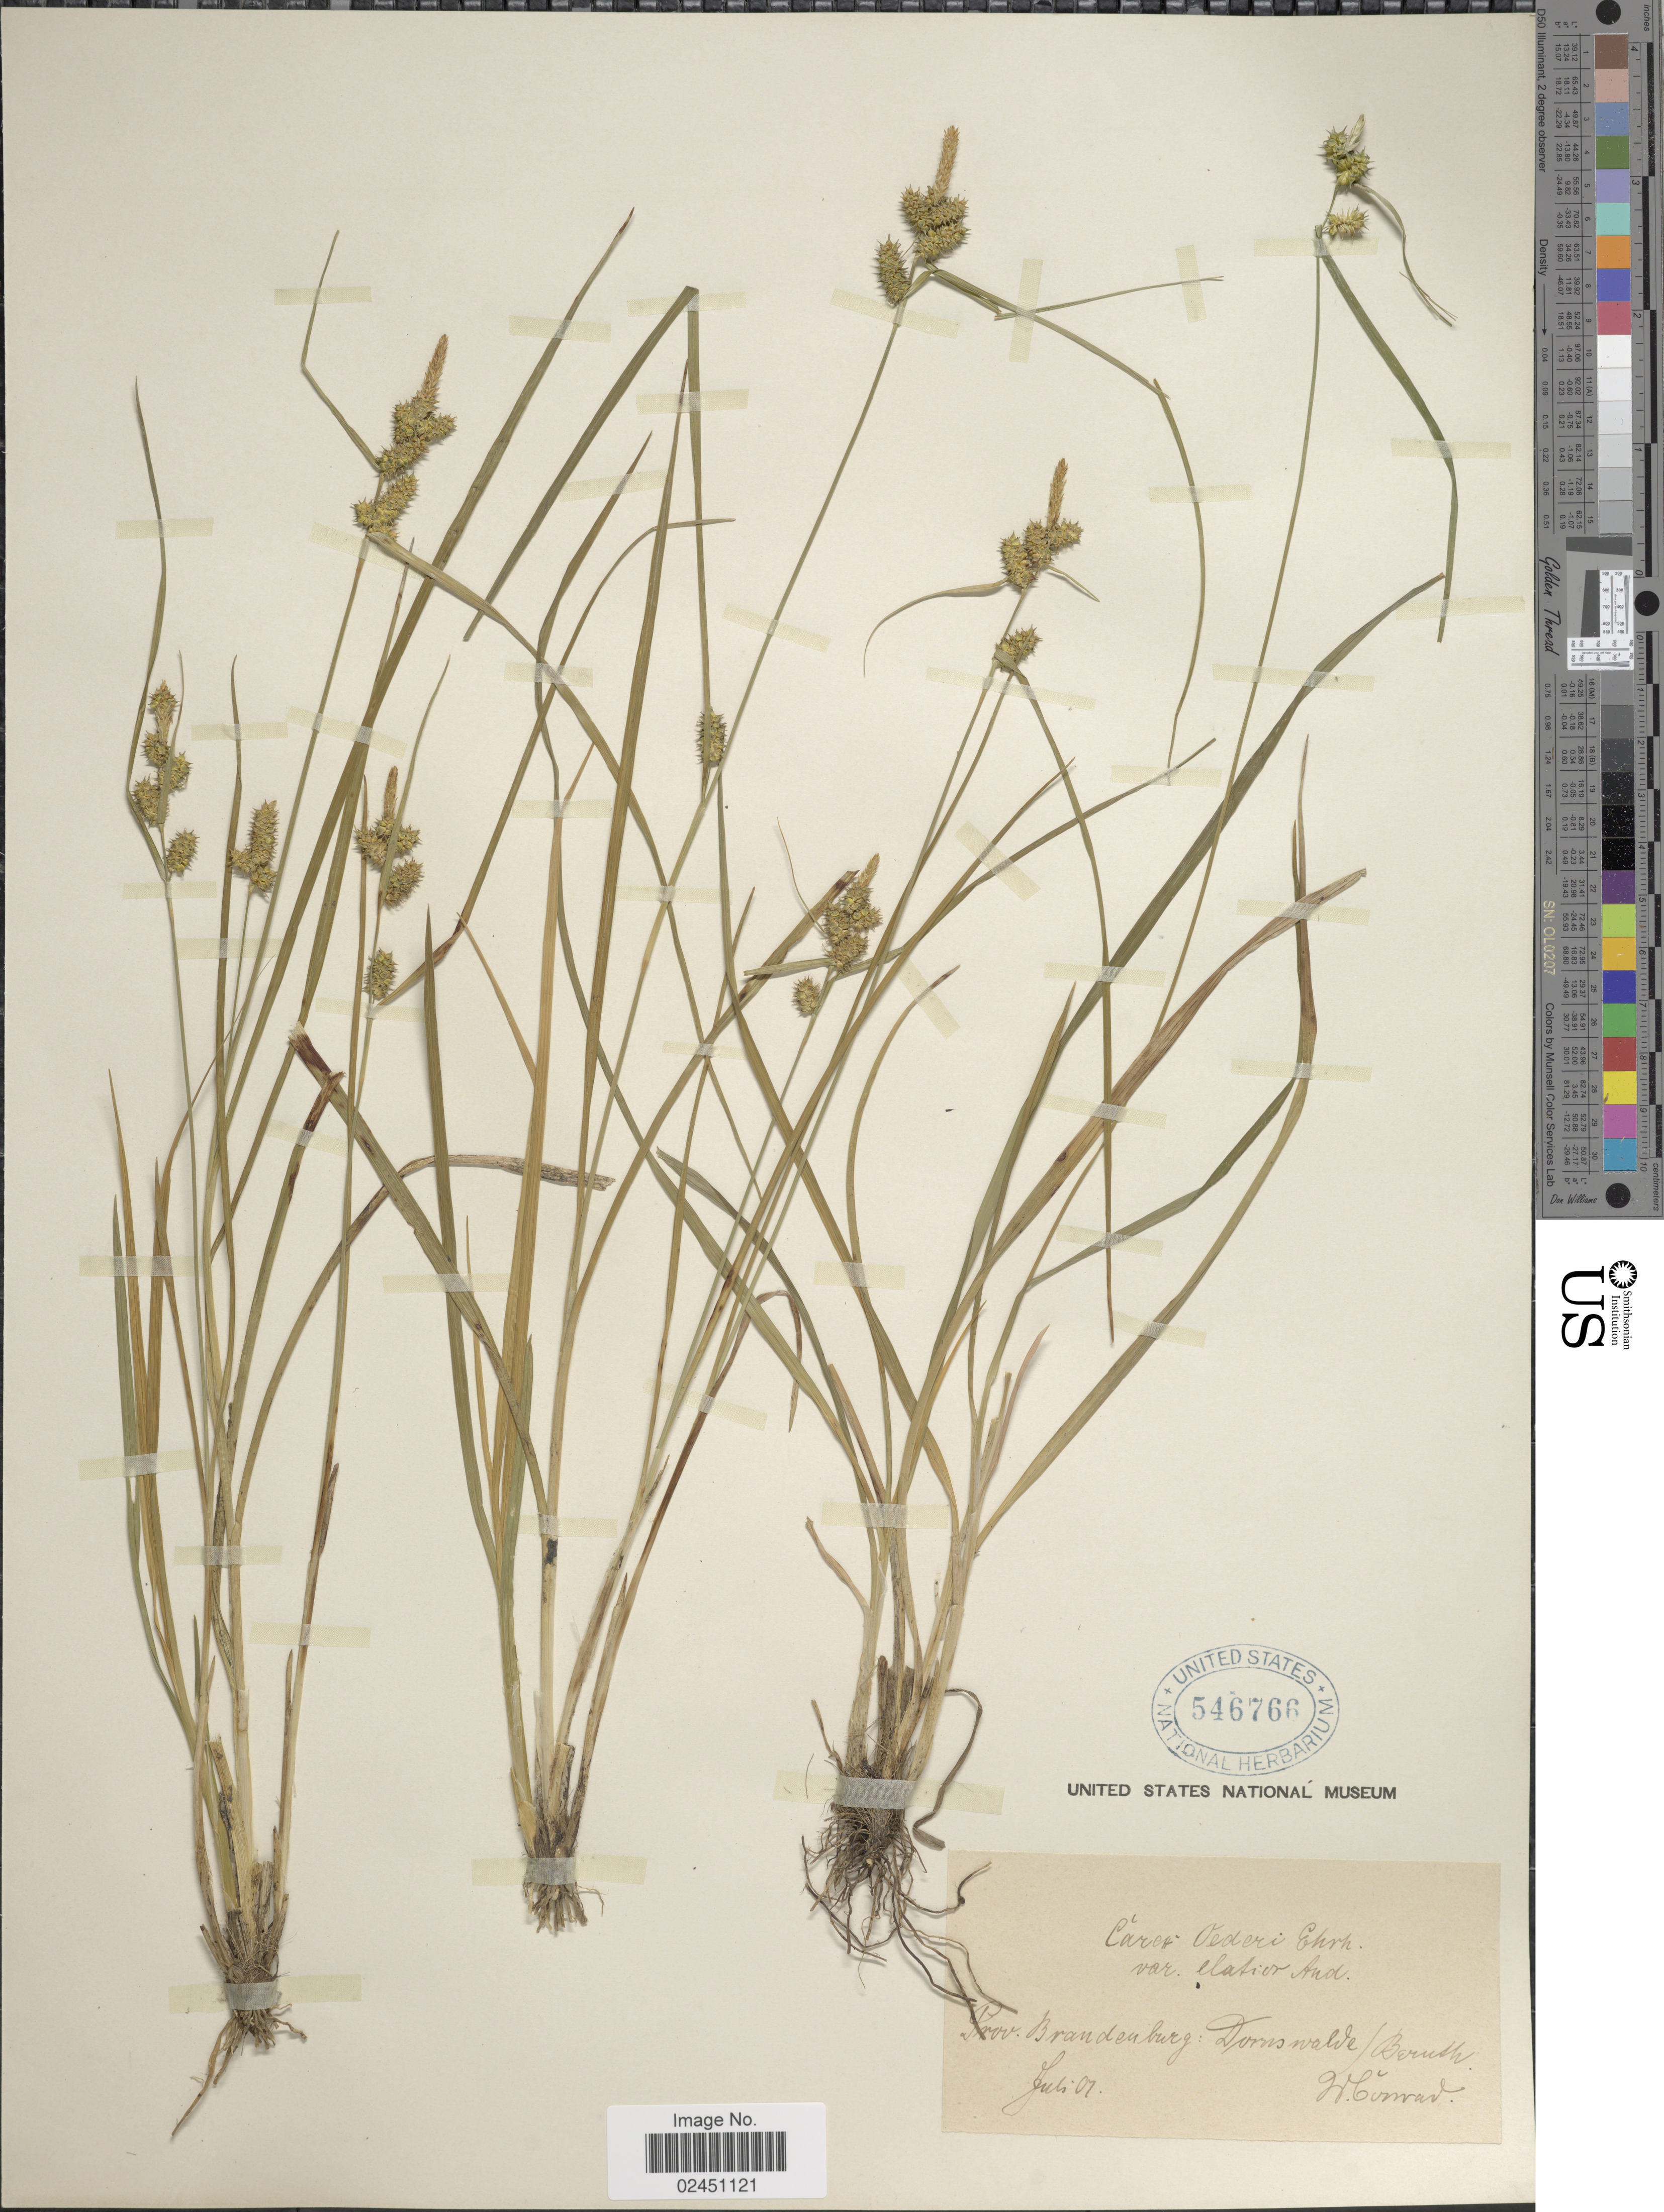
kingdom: Plantae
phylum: Tracheophyta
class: Liliopsida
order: Poales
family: Cyperaceae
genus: Carex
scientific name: Carex oederi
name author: Retz.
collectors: W. Conrad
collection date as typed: Transcribed d/m/y: /7/1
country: Germany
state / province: Brandenburg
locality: Dornswalde / Beruth [interpreted]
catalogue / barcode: US 546766